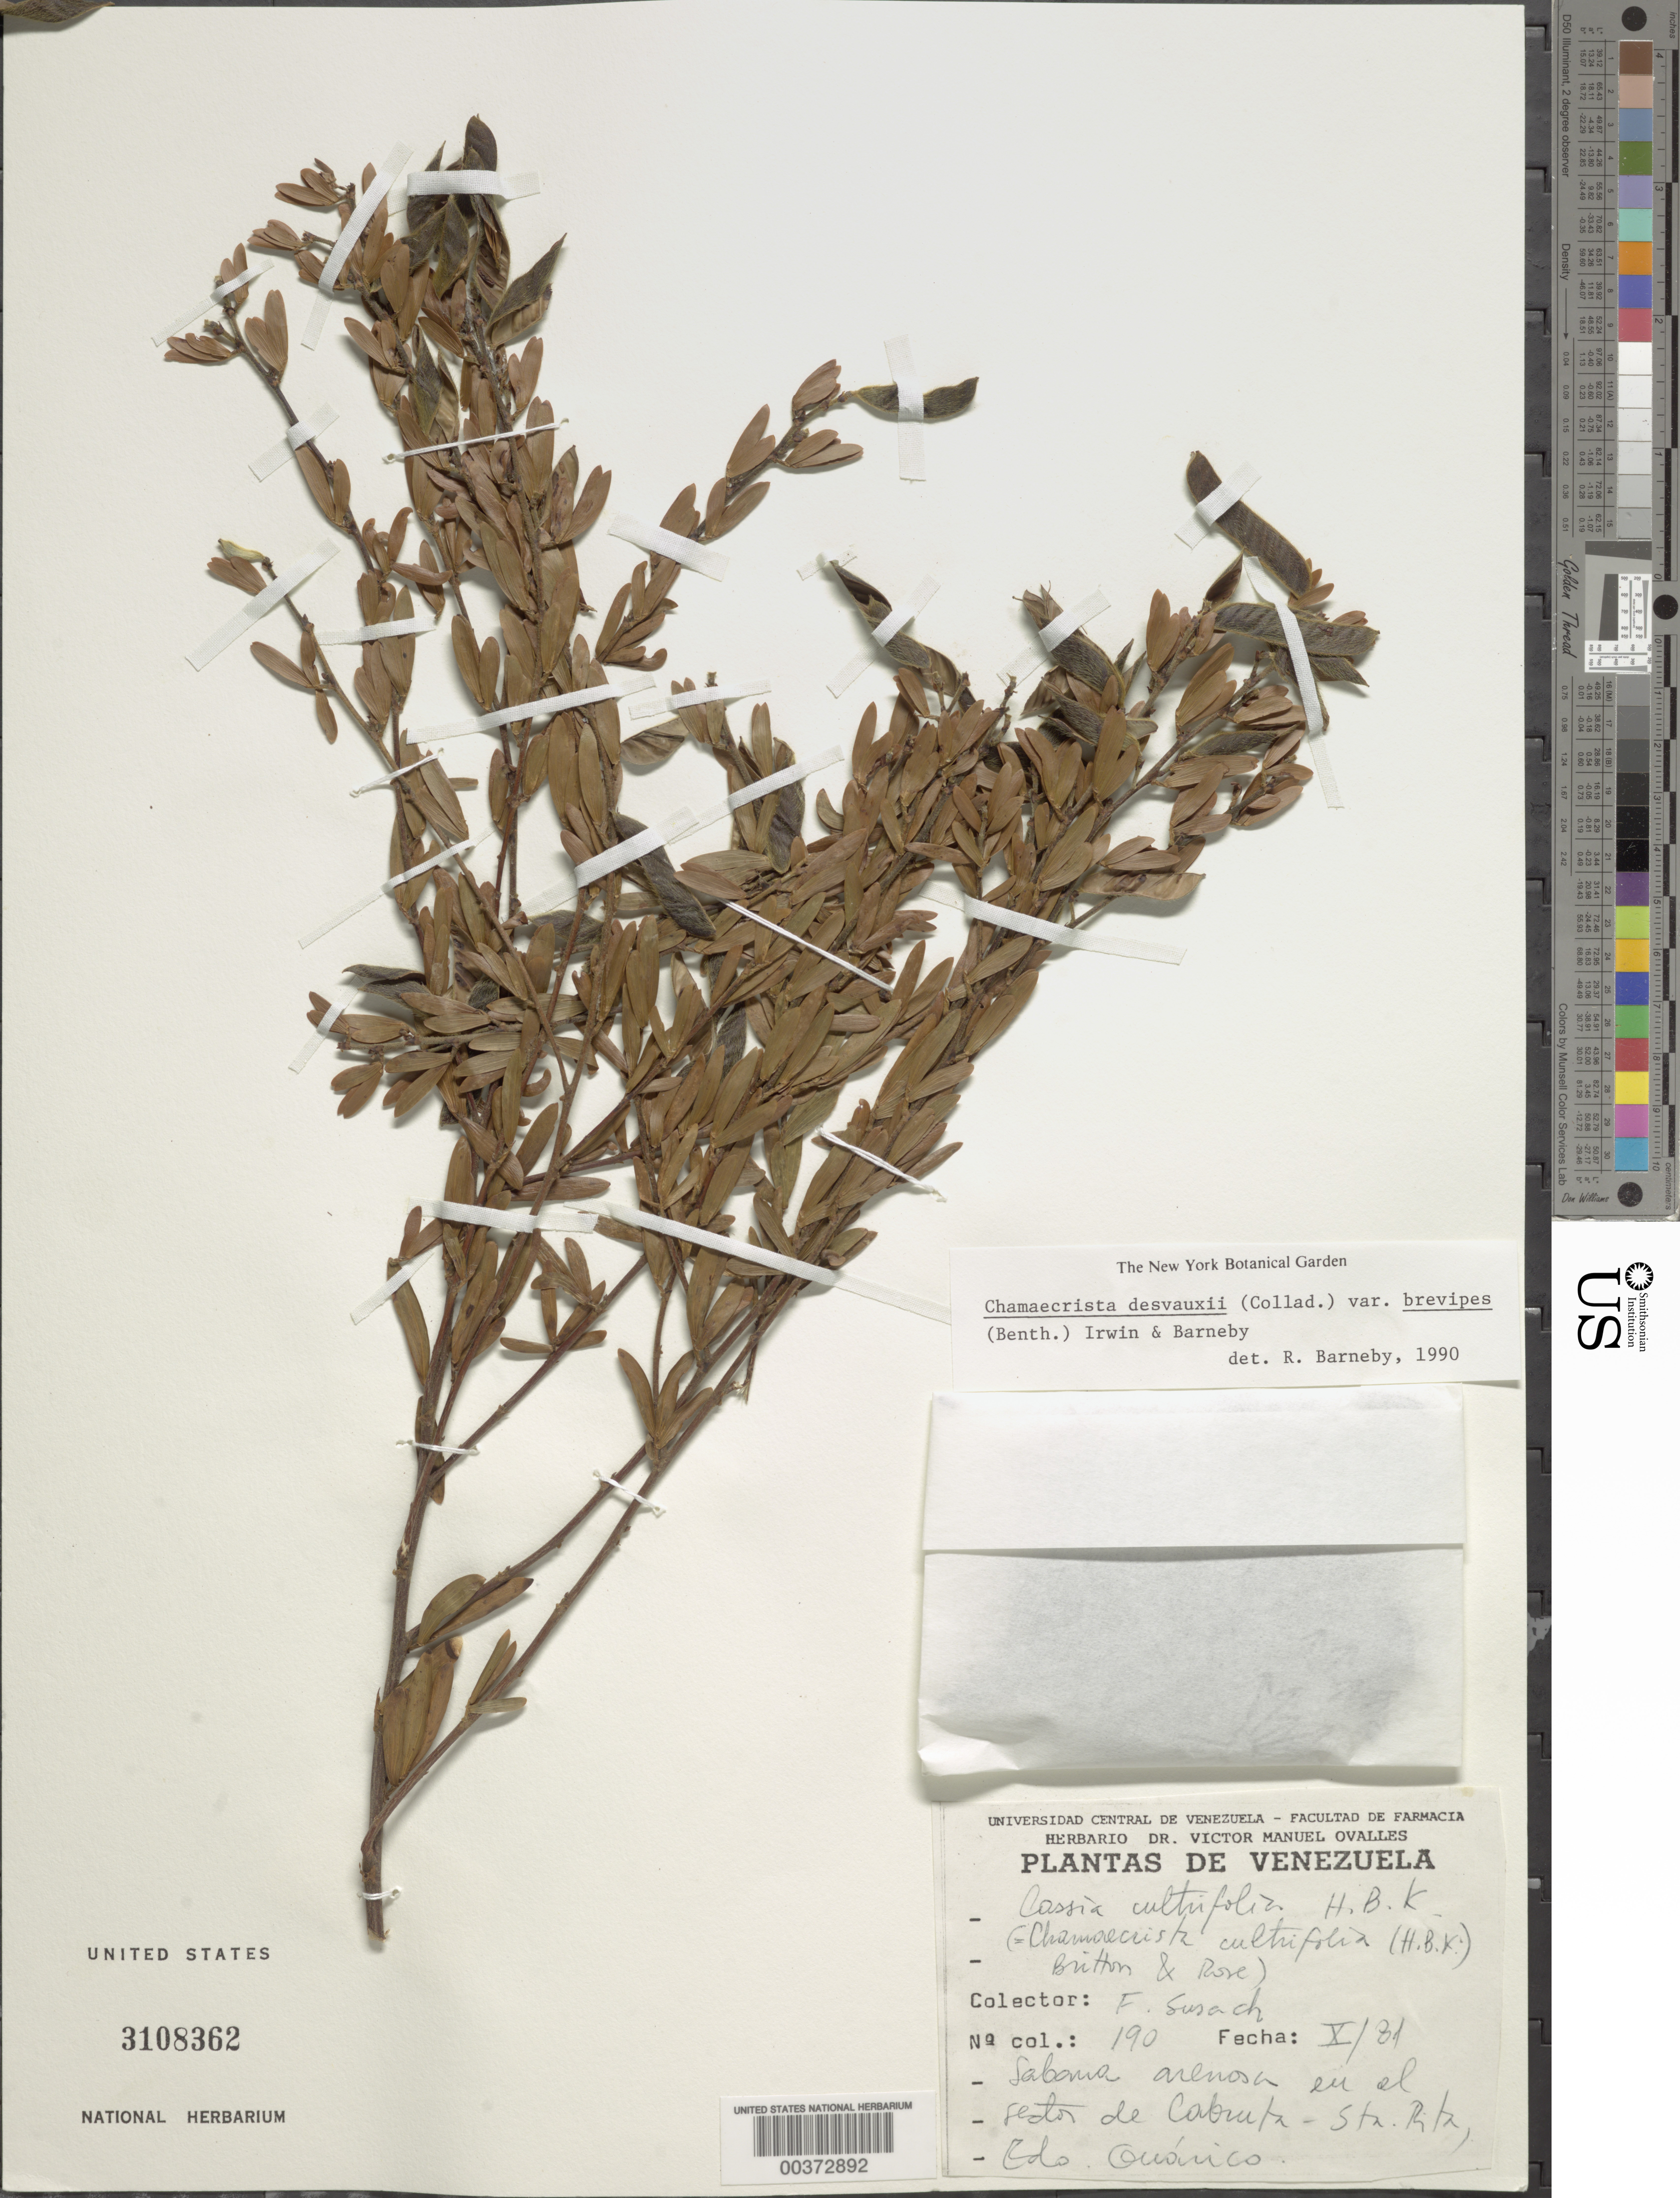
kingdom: Plantae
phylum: Tracheophyta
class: Magnoliopsida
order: Fabales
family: Fabaceae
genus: Chamaecrista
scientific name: Chamaecrista desvauxii var. brevipes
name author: (Benth.) H.S. Irwin & Barneby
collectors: F. Susach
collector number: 190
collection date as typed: Oct 1981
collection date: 1981-10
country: Venezuela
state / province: Guárico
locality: Sector de cabruta; santa rita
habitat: Sabana arenosa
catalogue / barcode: US 3108362